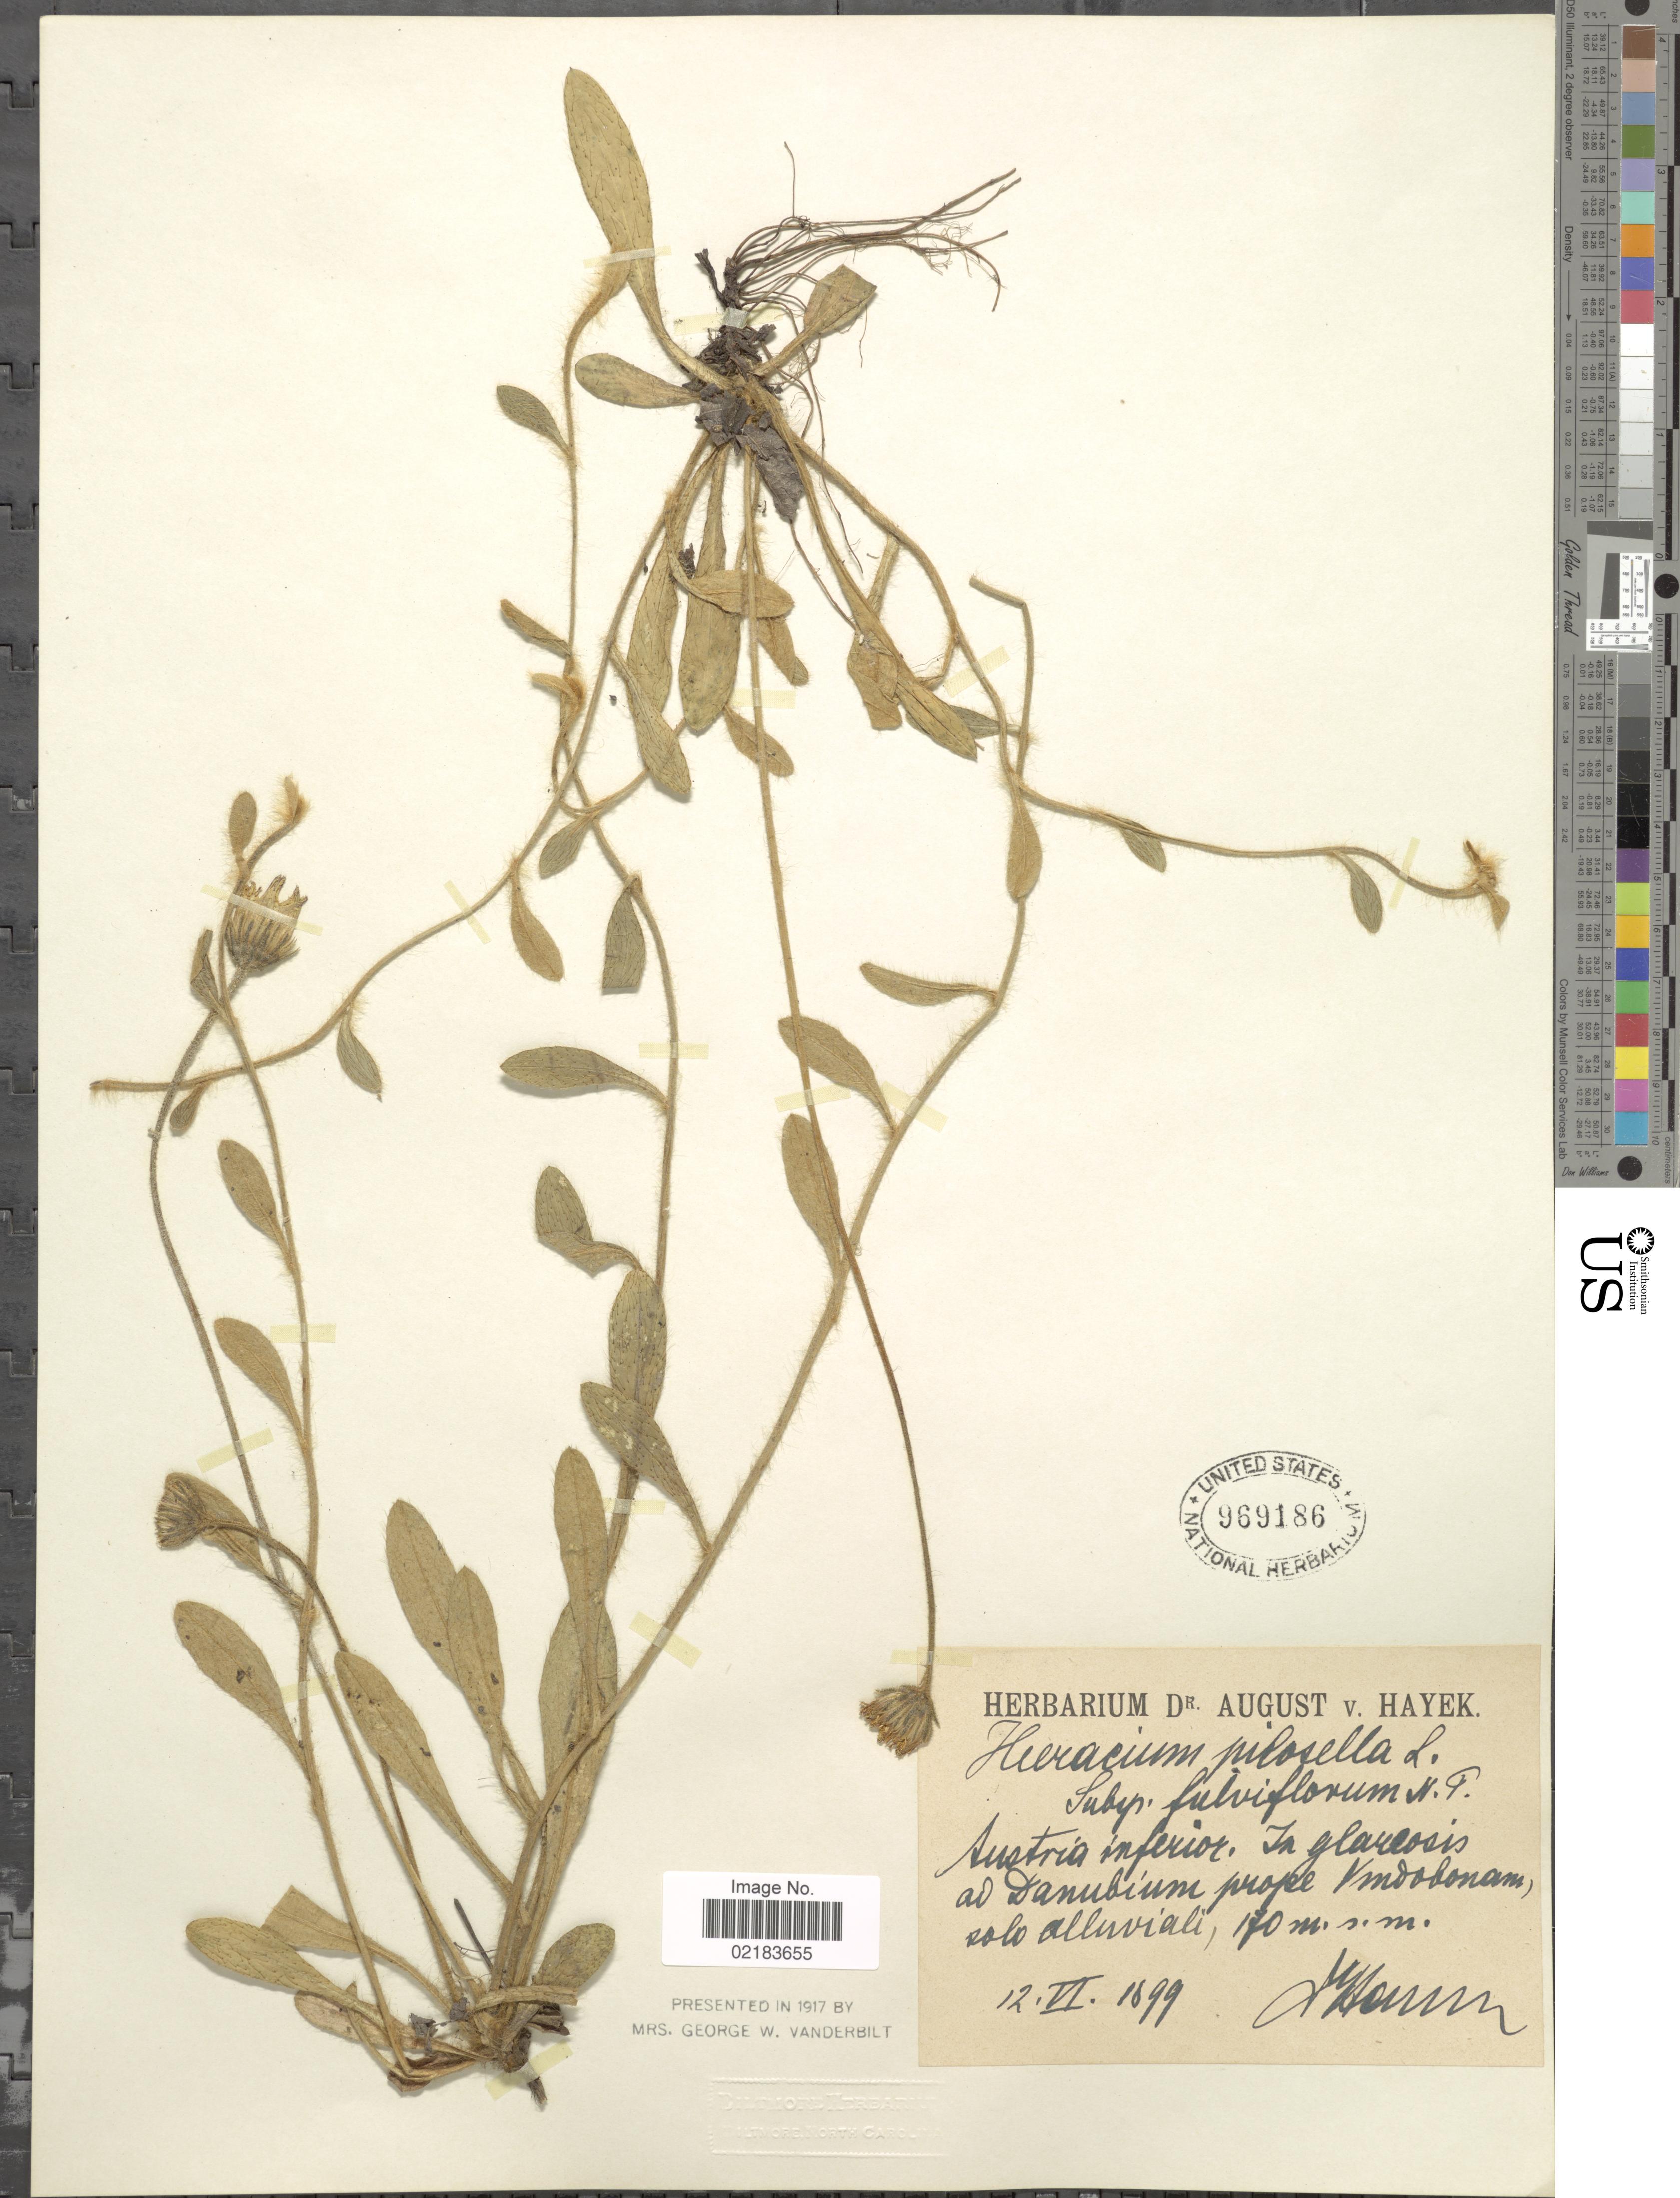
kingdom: Plantae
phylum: Tracheophyta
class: Magnoliopsida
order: Asterales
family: Asteraceae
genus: Pilosella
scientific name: Pilosella officinarum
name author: Vaill.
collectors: A. A. von Hayek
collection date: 1899-06-12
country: Austria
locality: Austria inferior. In glareosis ad Danubium prope Ymdabonam, solo alluviali. [interpreted]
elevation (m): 170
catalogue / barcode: US 969186